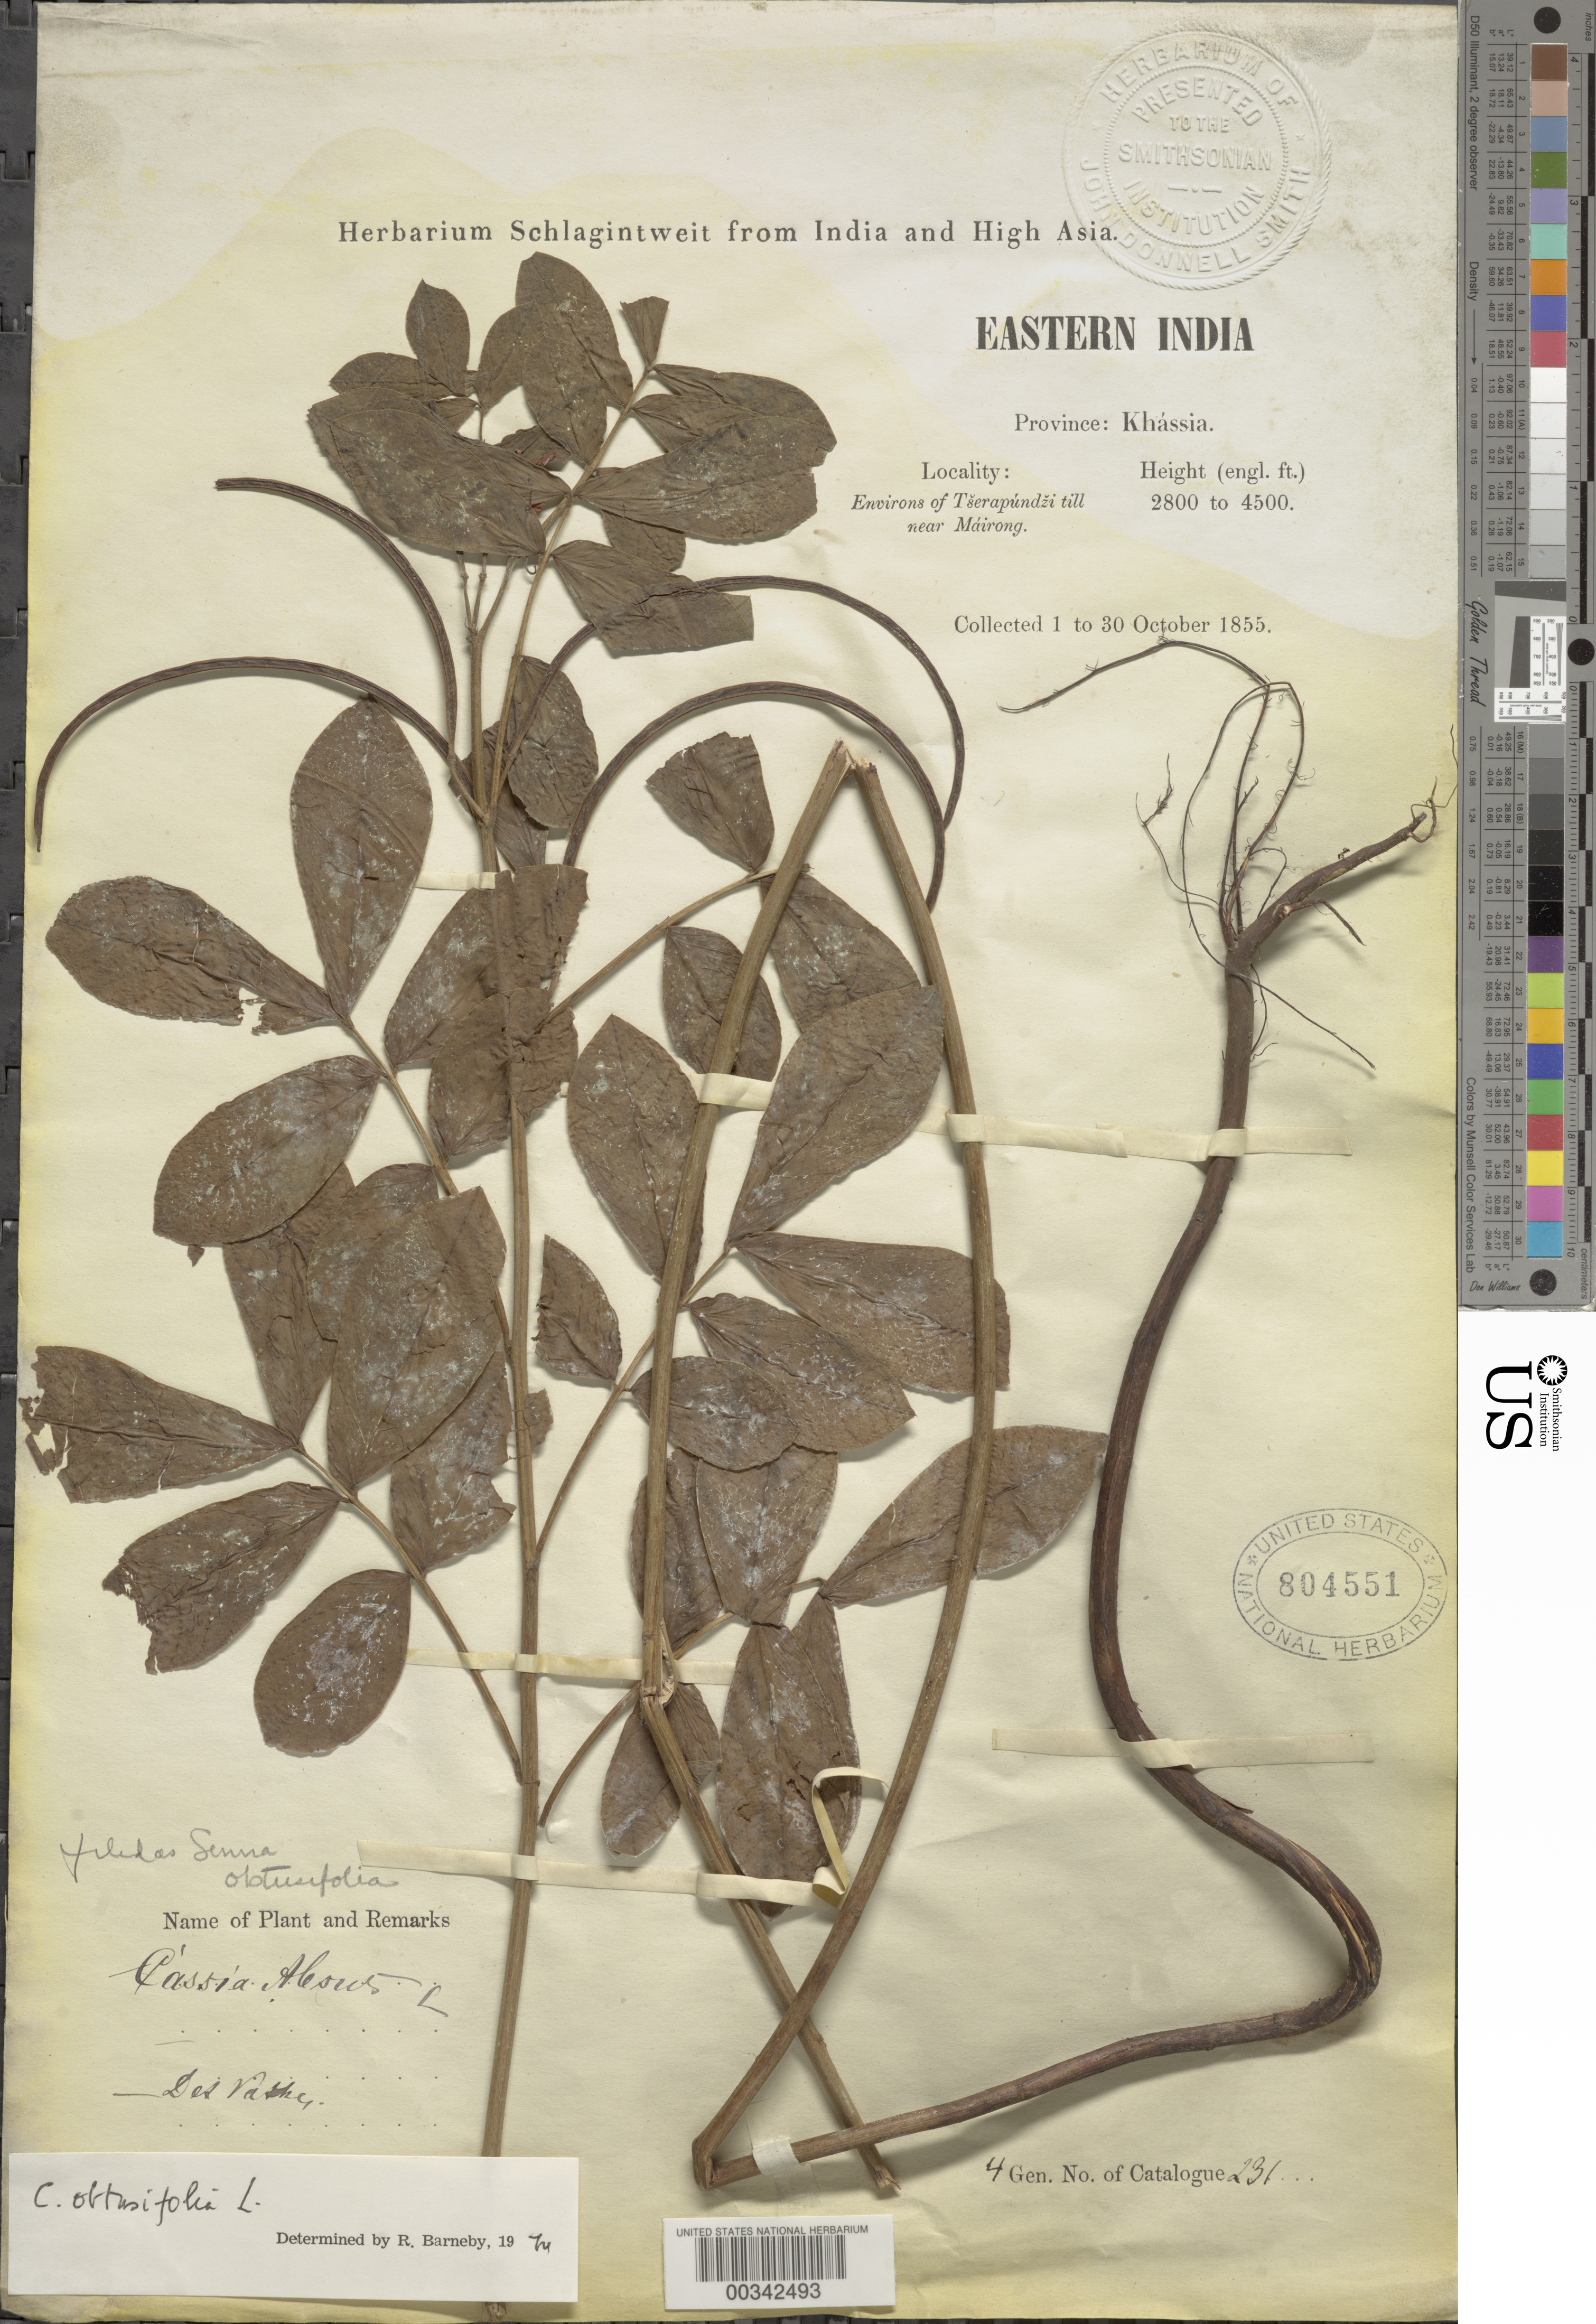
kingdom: Plantae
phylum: Tracheophyta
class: Magnoliopsida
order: Fabales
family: Fabaceae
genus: Senna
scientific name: Senna obtusifolia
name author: (L.) H.S. Irwin & Barneby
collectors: Herbarium Schlagintweit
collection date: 1855-10-01/1855-10-30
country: India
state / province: Meghalaya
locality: Khassia (district?), environs of Tserapundzi [Cherrapunji] till near Mairong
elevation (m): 853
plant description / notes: Probably Herbarium Schlagintweit (specimen not seen)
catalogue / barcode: US 804551